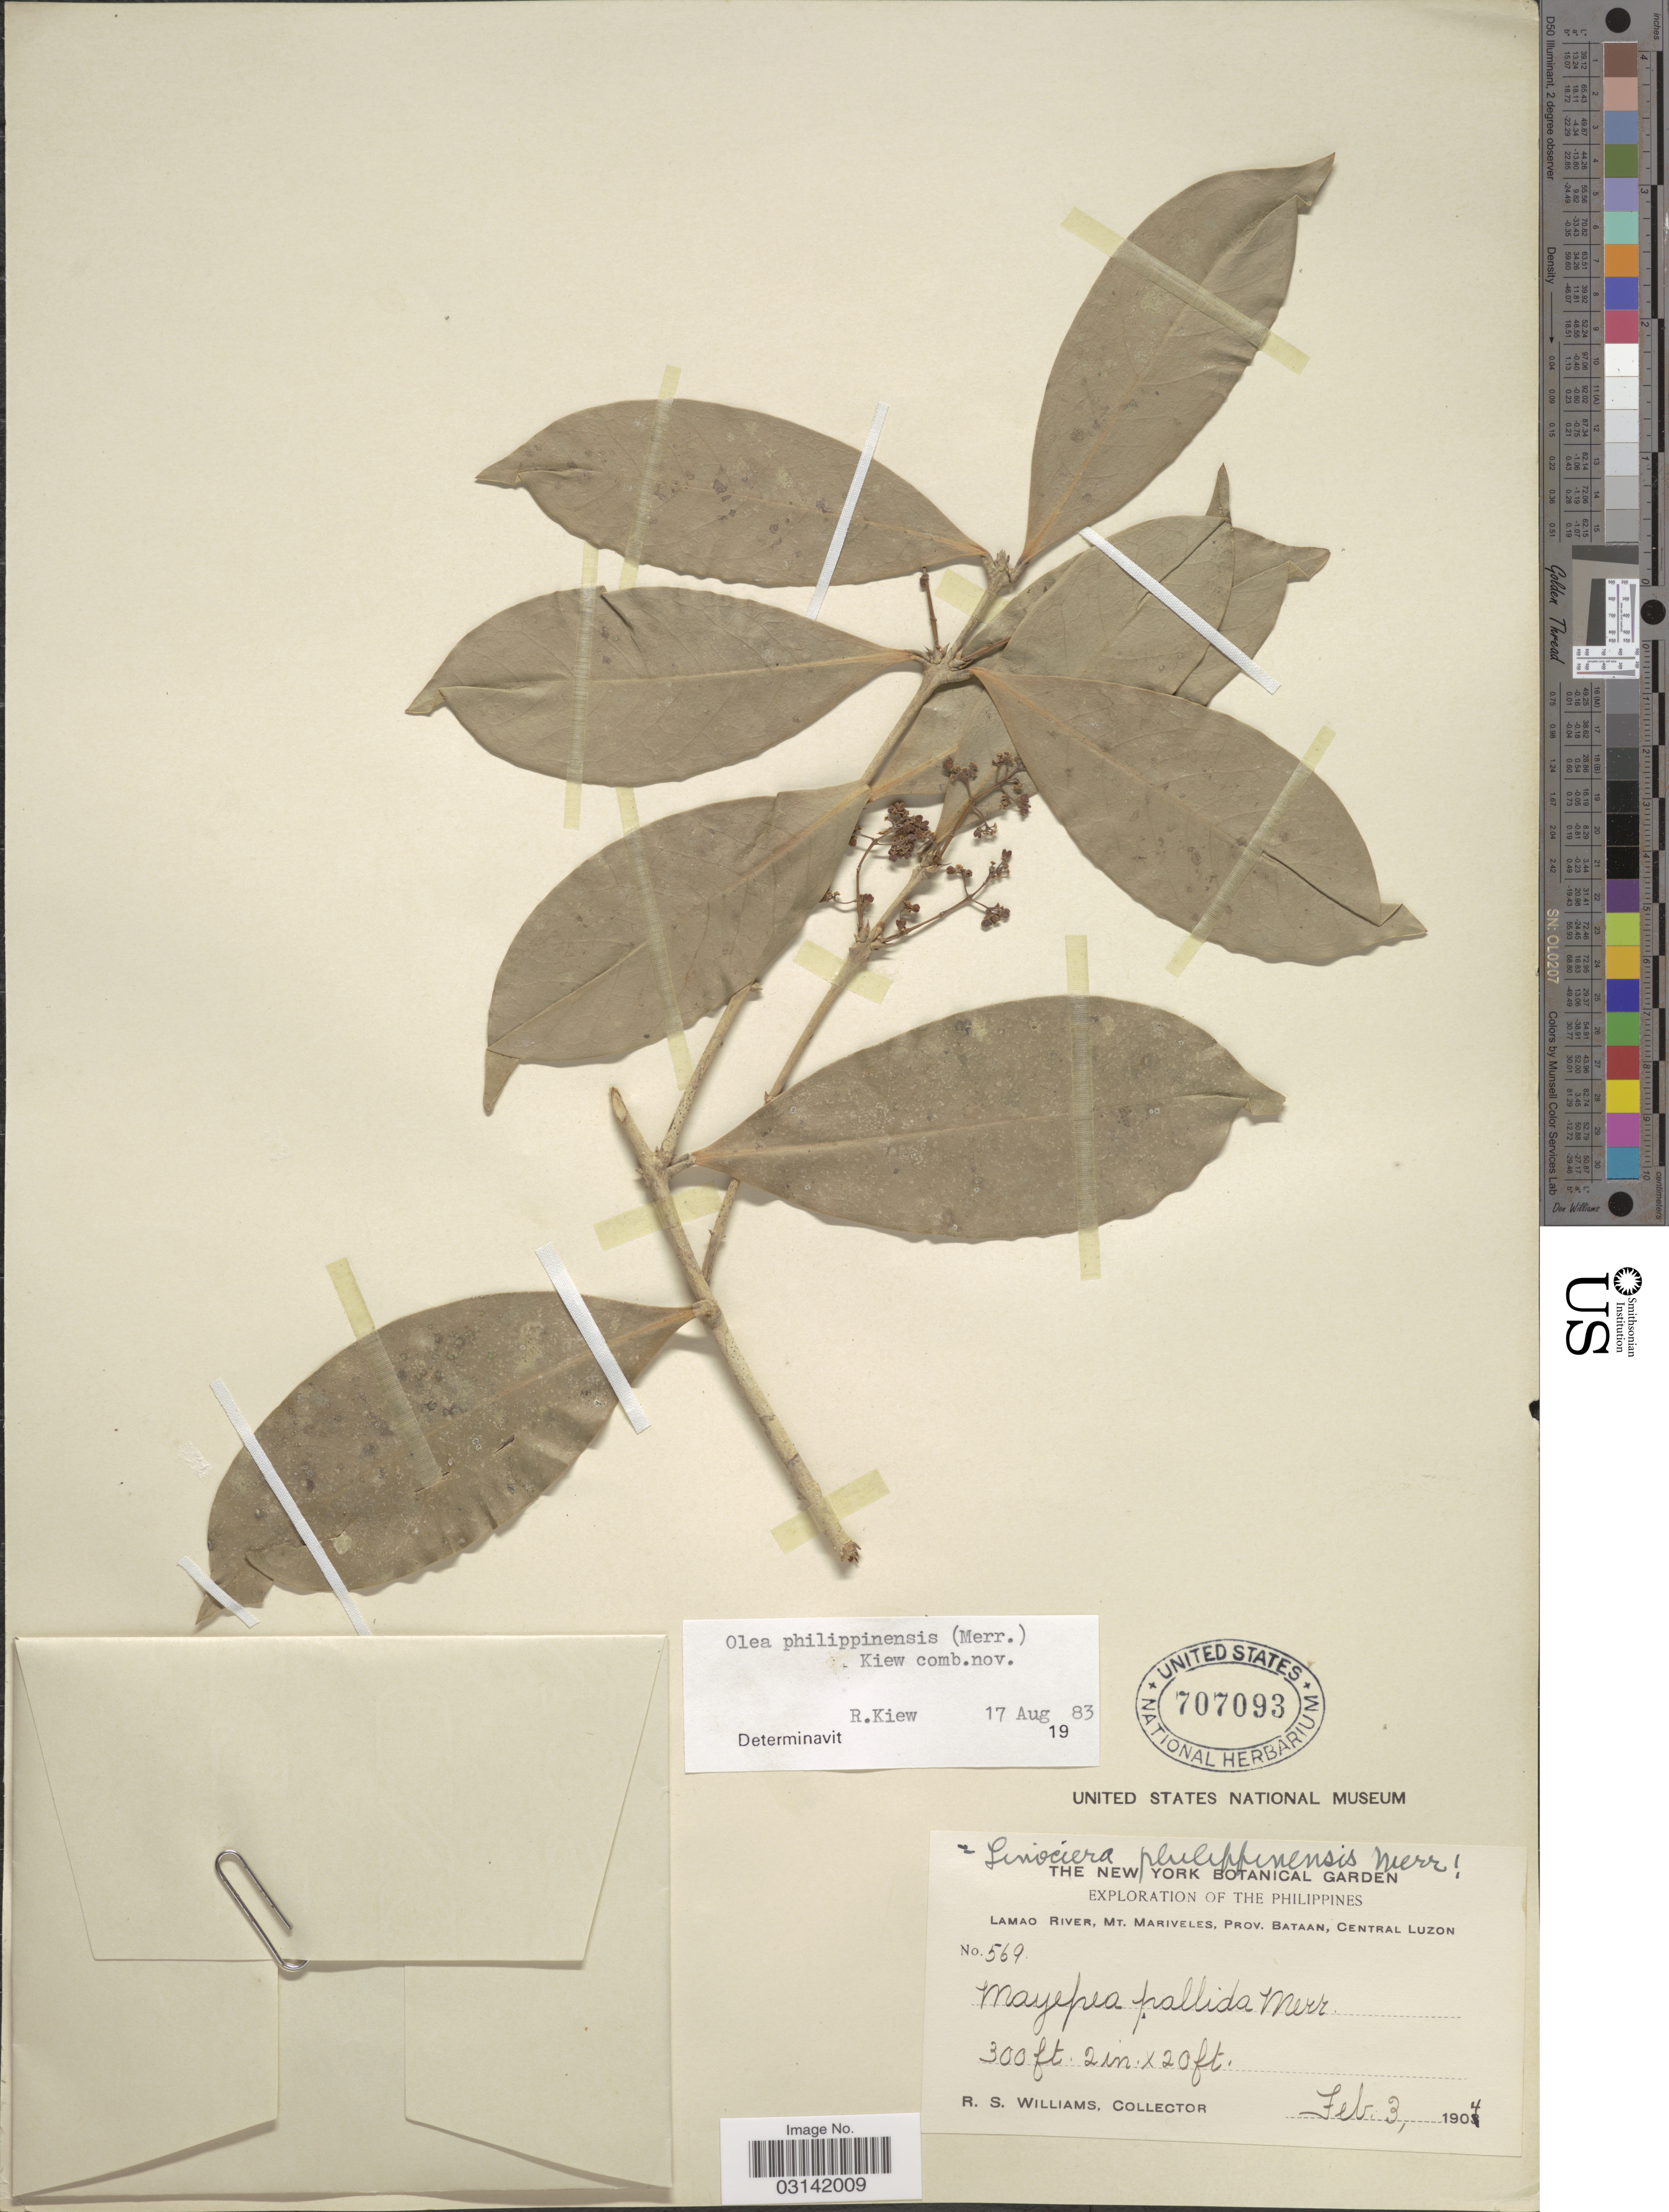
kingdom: Plantae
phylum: Tracheophyta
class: Magnoliopsida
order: Lamiales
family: Oleaceae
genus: Tetrapilus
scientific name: Tetrapilus borneensis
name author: (Boerl.) de Juana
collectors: R. S. Williams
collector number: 569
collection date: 1904-02-03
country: Philippines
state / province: Central Luzon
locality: Lamao River, Mt. Mariveles, Prov. Bataan, Central Luzon.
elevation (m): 91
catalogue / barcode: US 707093